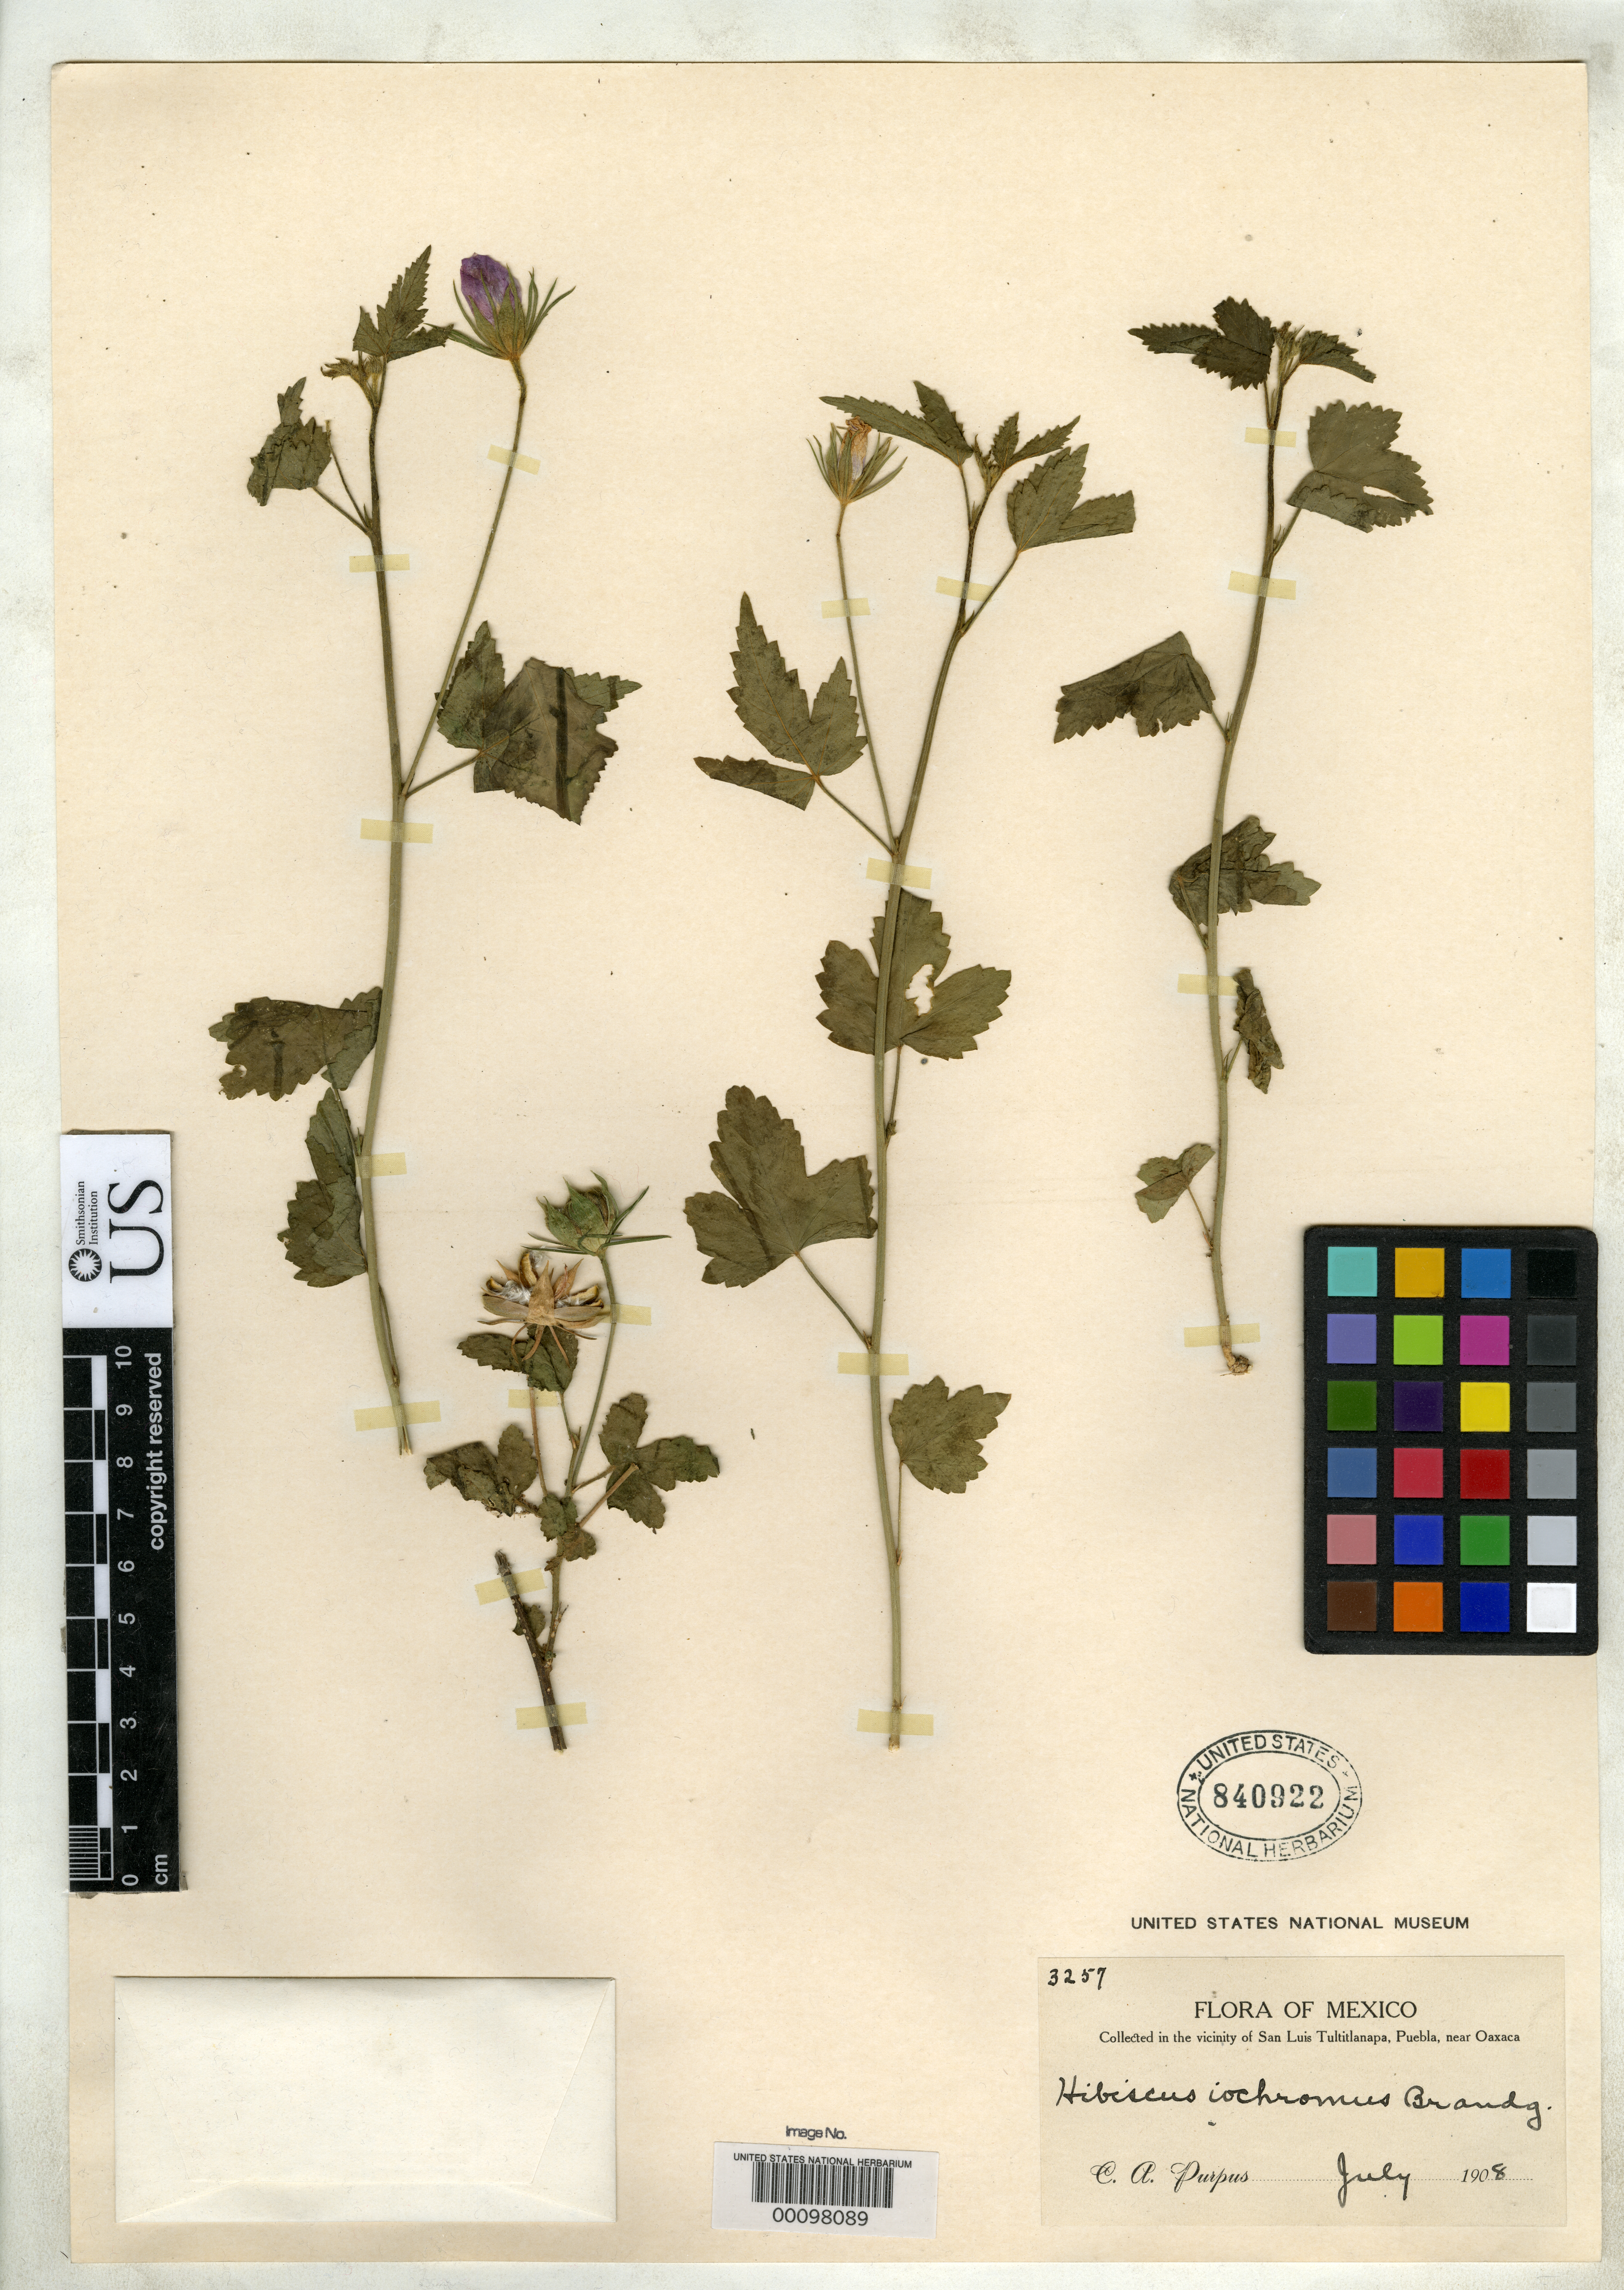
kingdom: Plantae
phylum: Tracheophyta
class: Magnoliopsida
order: Malvales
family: Malvaceae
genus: Hibiscus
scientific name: Hibiscus iochromus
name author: Brandegee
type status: Type Fragment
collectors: C. A. Purpus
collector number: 3257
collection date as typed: Jul 1908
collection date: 1908-07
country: Mexico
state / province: Puebla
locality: Vicinity of San Luis Tultitlanapa.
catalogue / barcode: US 840922